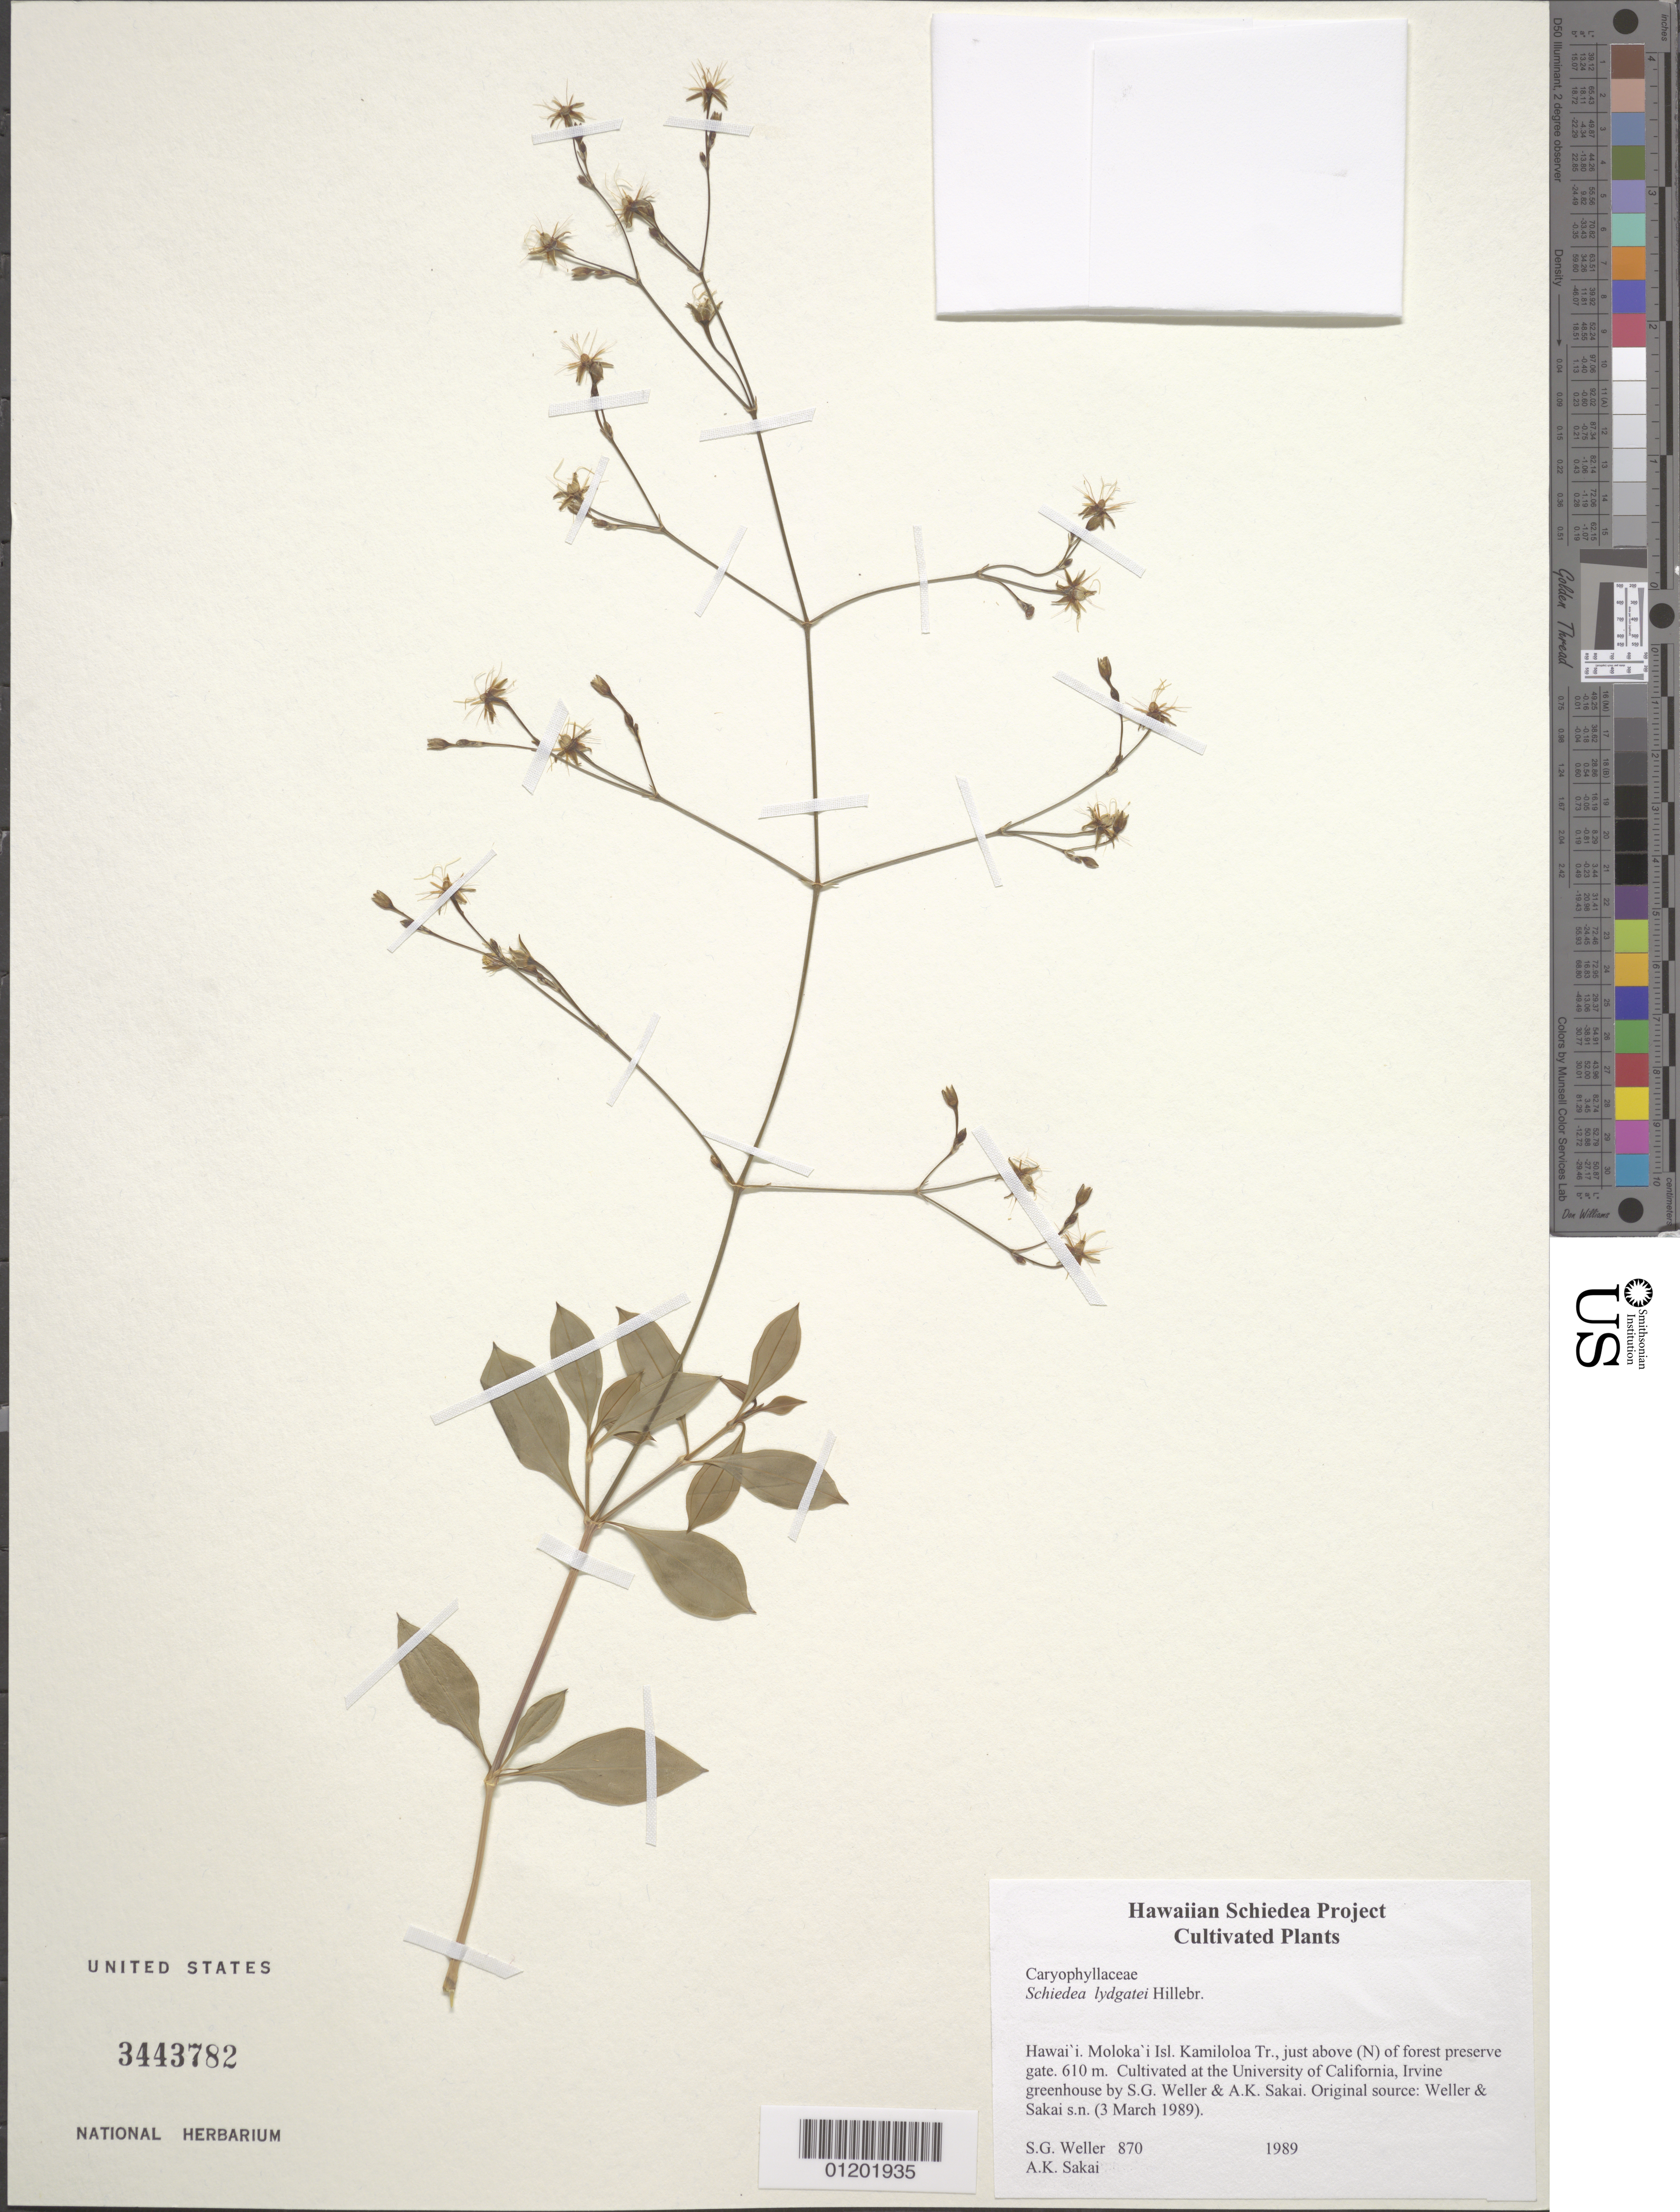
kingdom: Plantae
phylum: Tracheophyta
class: Magnoliopsida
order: Caryophyllales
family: Caryophyllaceae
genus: Schiedea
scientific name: Schiedea lydgatei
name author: Hillebr.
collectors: S. G. Weller & A. Sakai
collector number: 870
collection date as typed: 1989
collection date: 1989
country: United States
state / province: California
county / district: Orange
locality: University of California, Irvine greenhouse.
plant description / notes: Cultivated at the University of California, Irvine greenhouse by S.G. Weller & A.K. Sakai. Original source: from seedlings collected by Weller & Sakai on 3 March 1989, Moloka'i, Kamiloloa Tr., just above (N) of forest preserve gate, 610 m.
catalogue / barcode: US 3443782